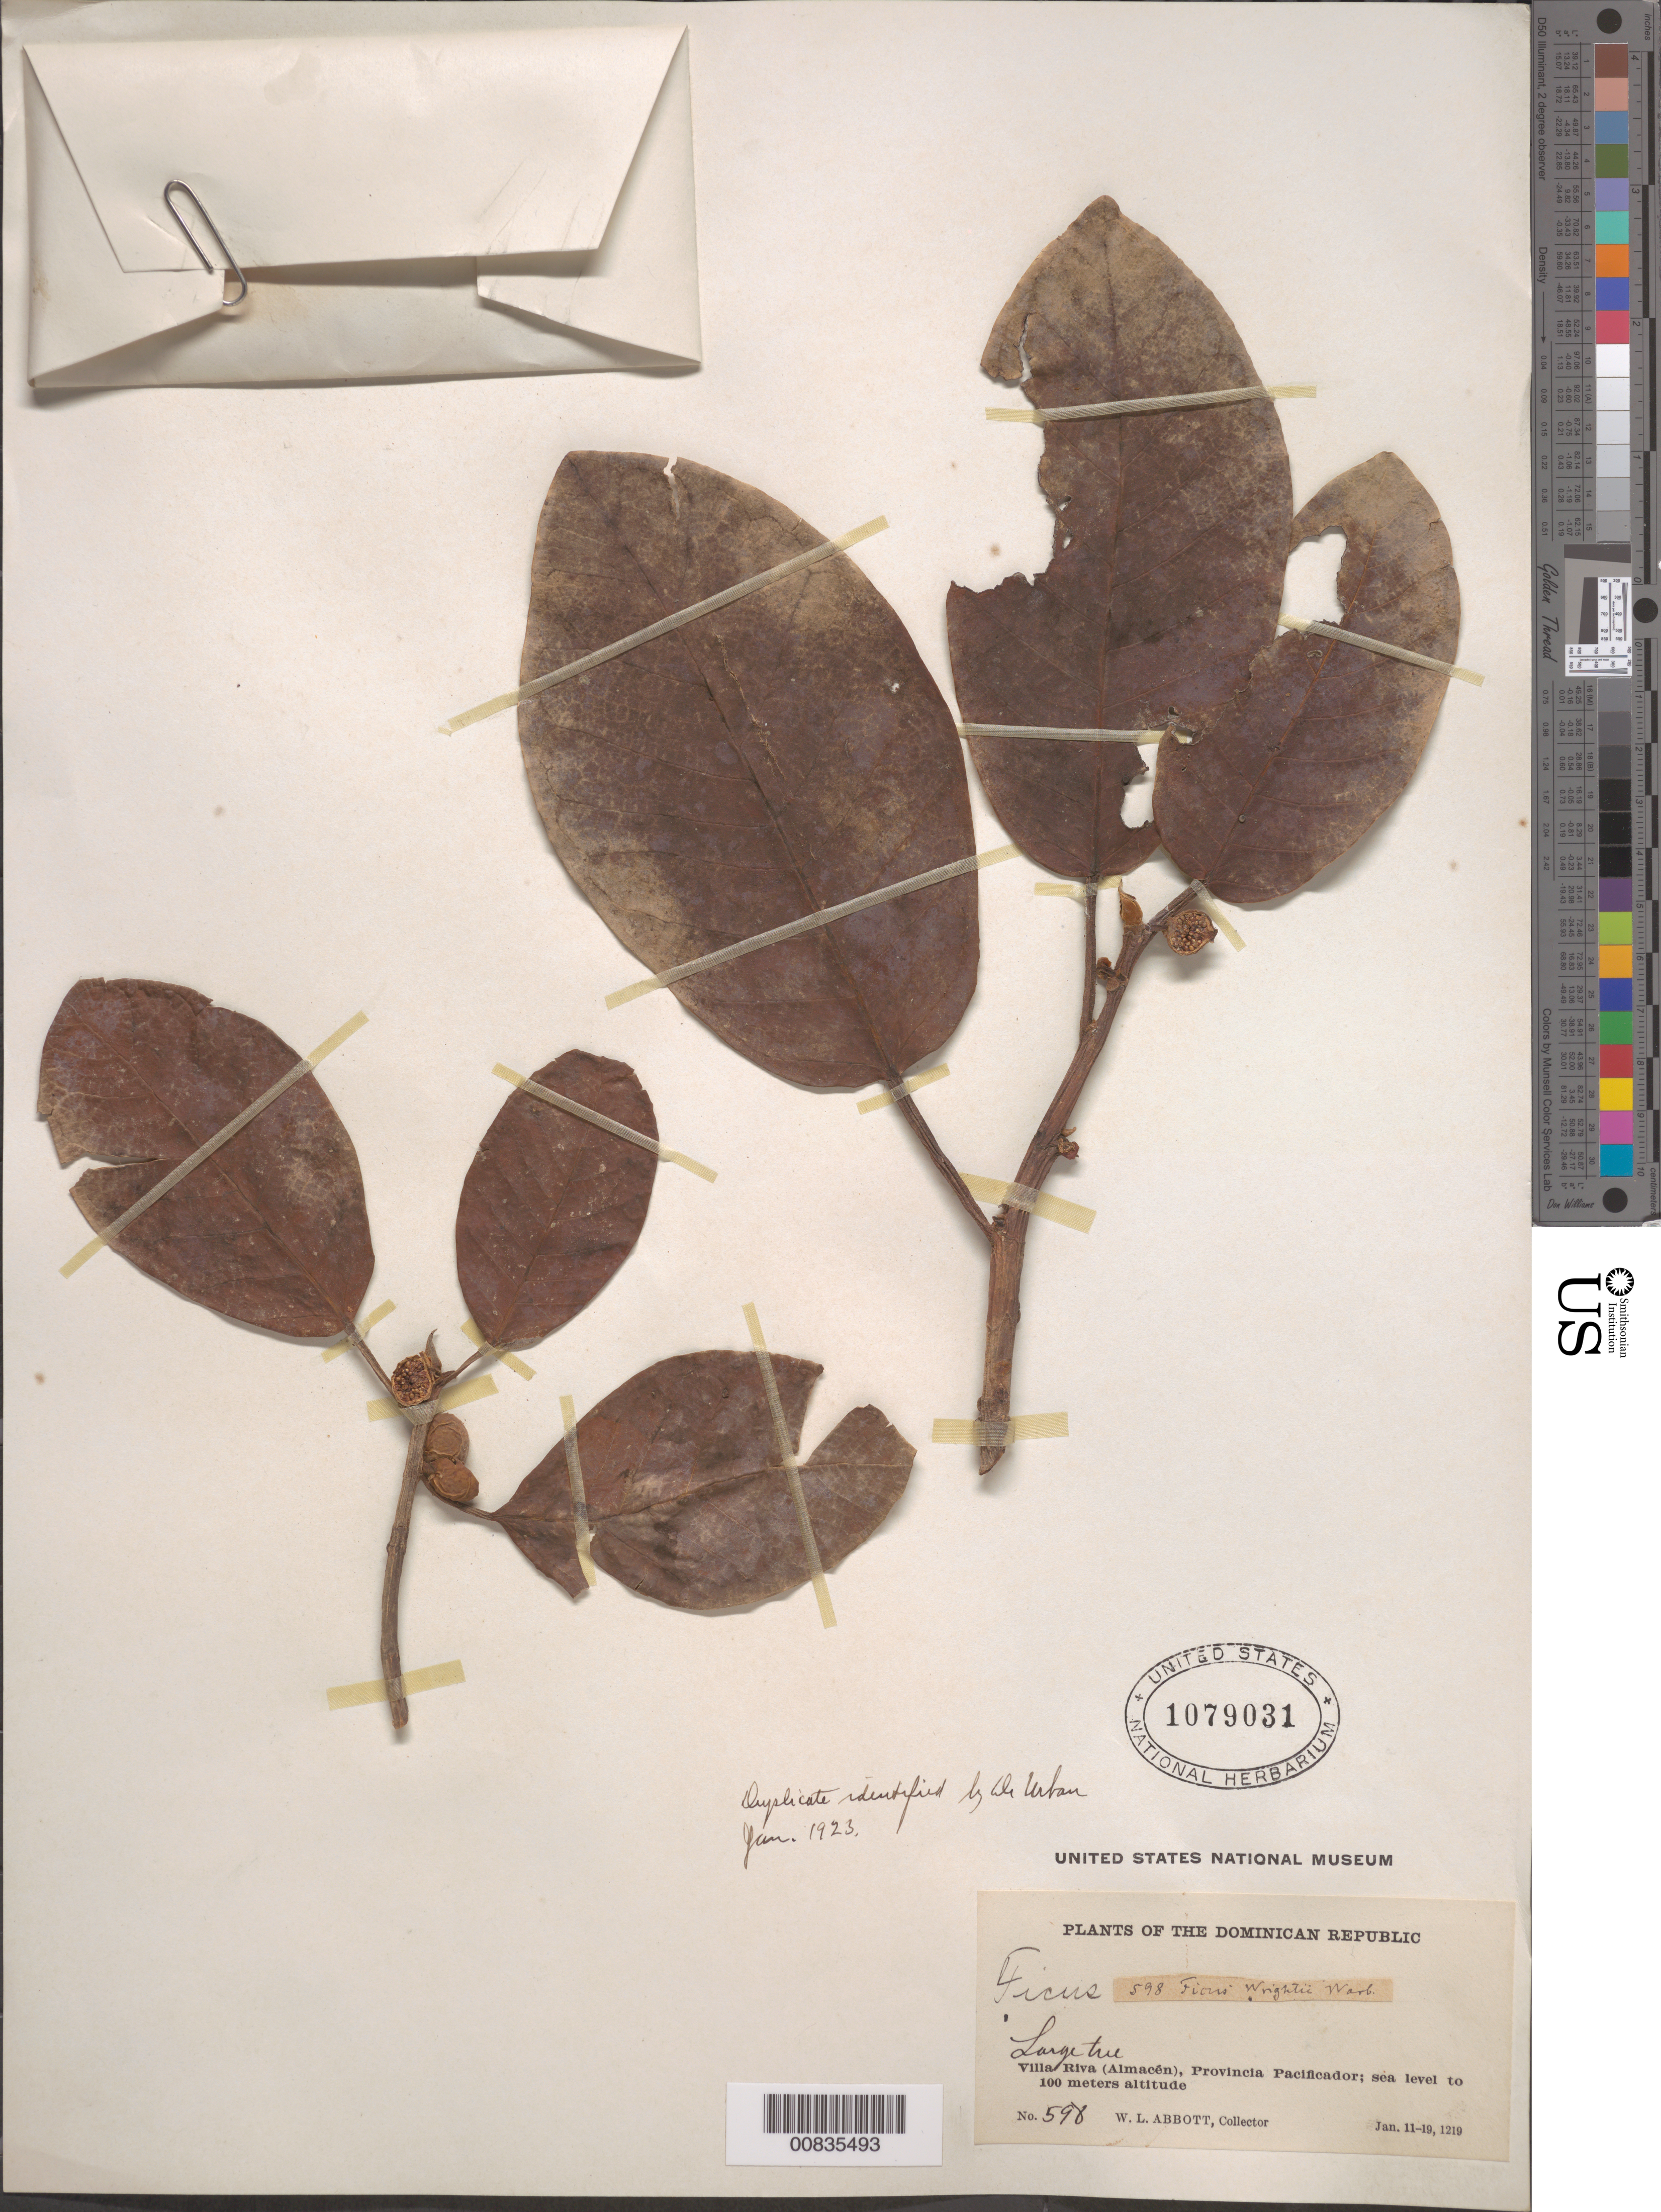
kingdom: Plantae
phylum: Tracheophyta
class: Magnoliopsida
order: Rosales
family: Moraceae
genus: Ficus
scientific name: Ficus wrightii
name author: Warb.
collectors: W. L. Abbott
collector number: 598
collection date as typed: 11 Jan 1919 to 19 Jan 1919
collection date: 1919-01-11/1919-01-19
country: Dominican Republic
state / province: Duarte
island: Hispaniola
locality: Villa Riva (Almacén).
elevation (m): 0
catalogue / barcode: US 1079031